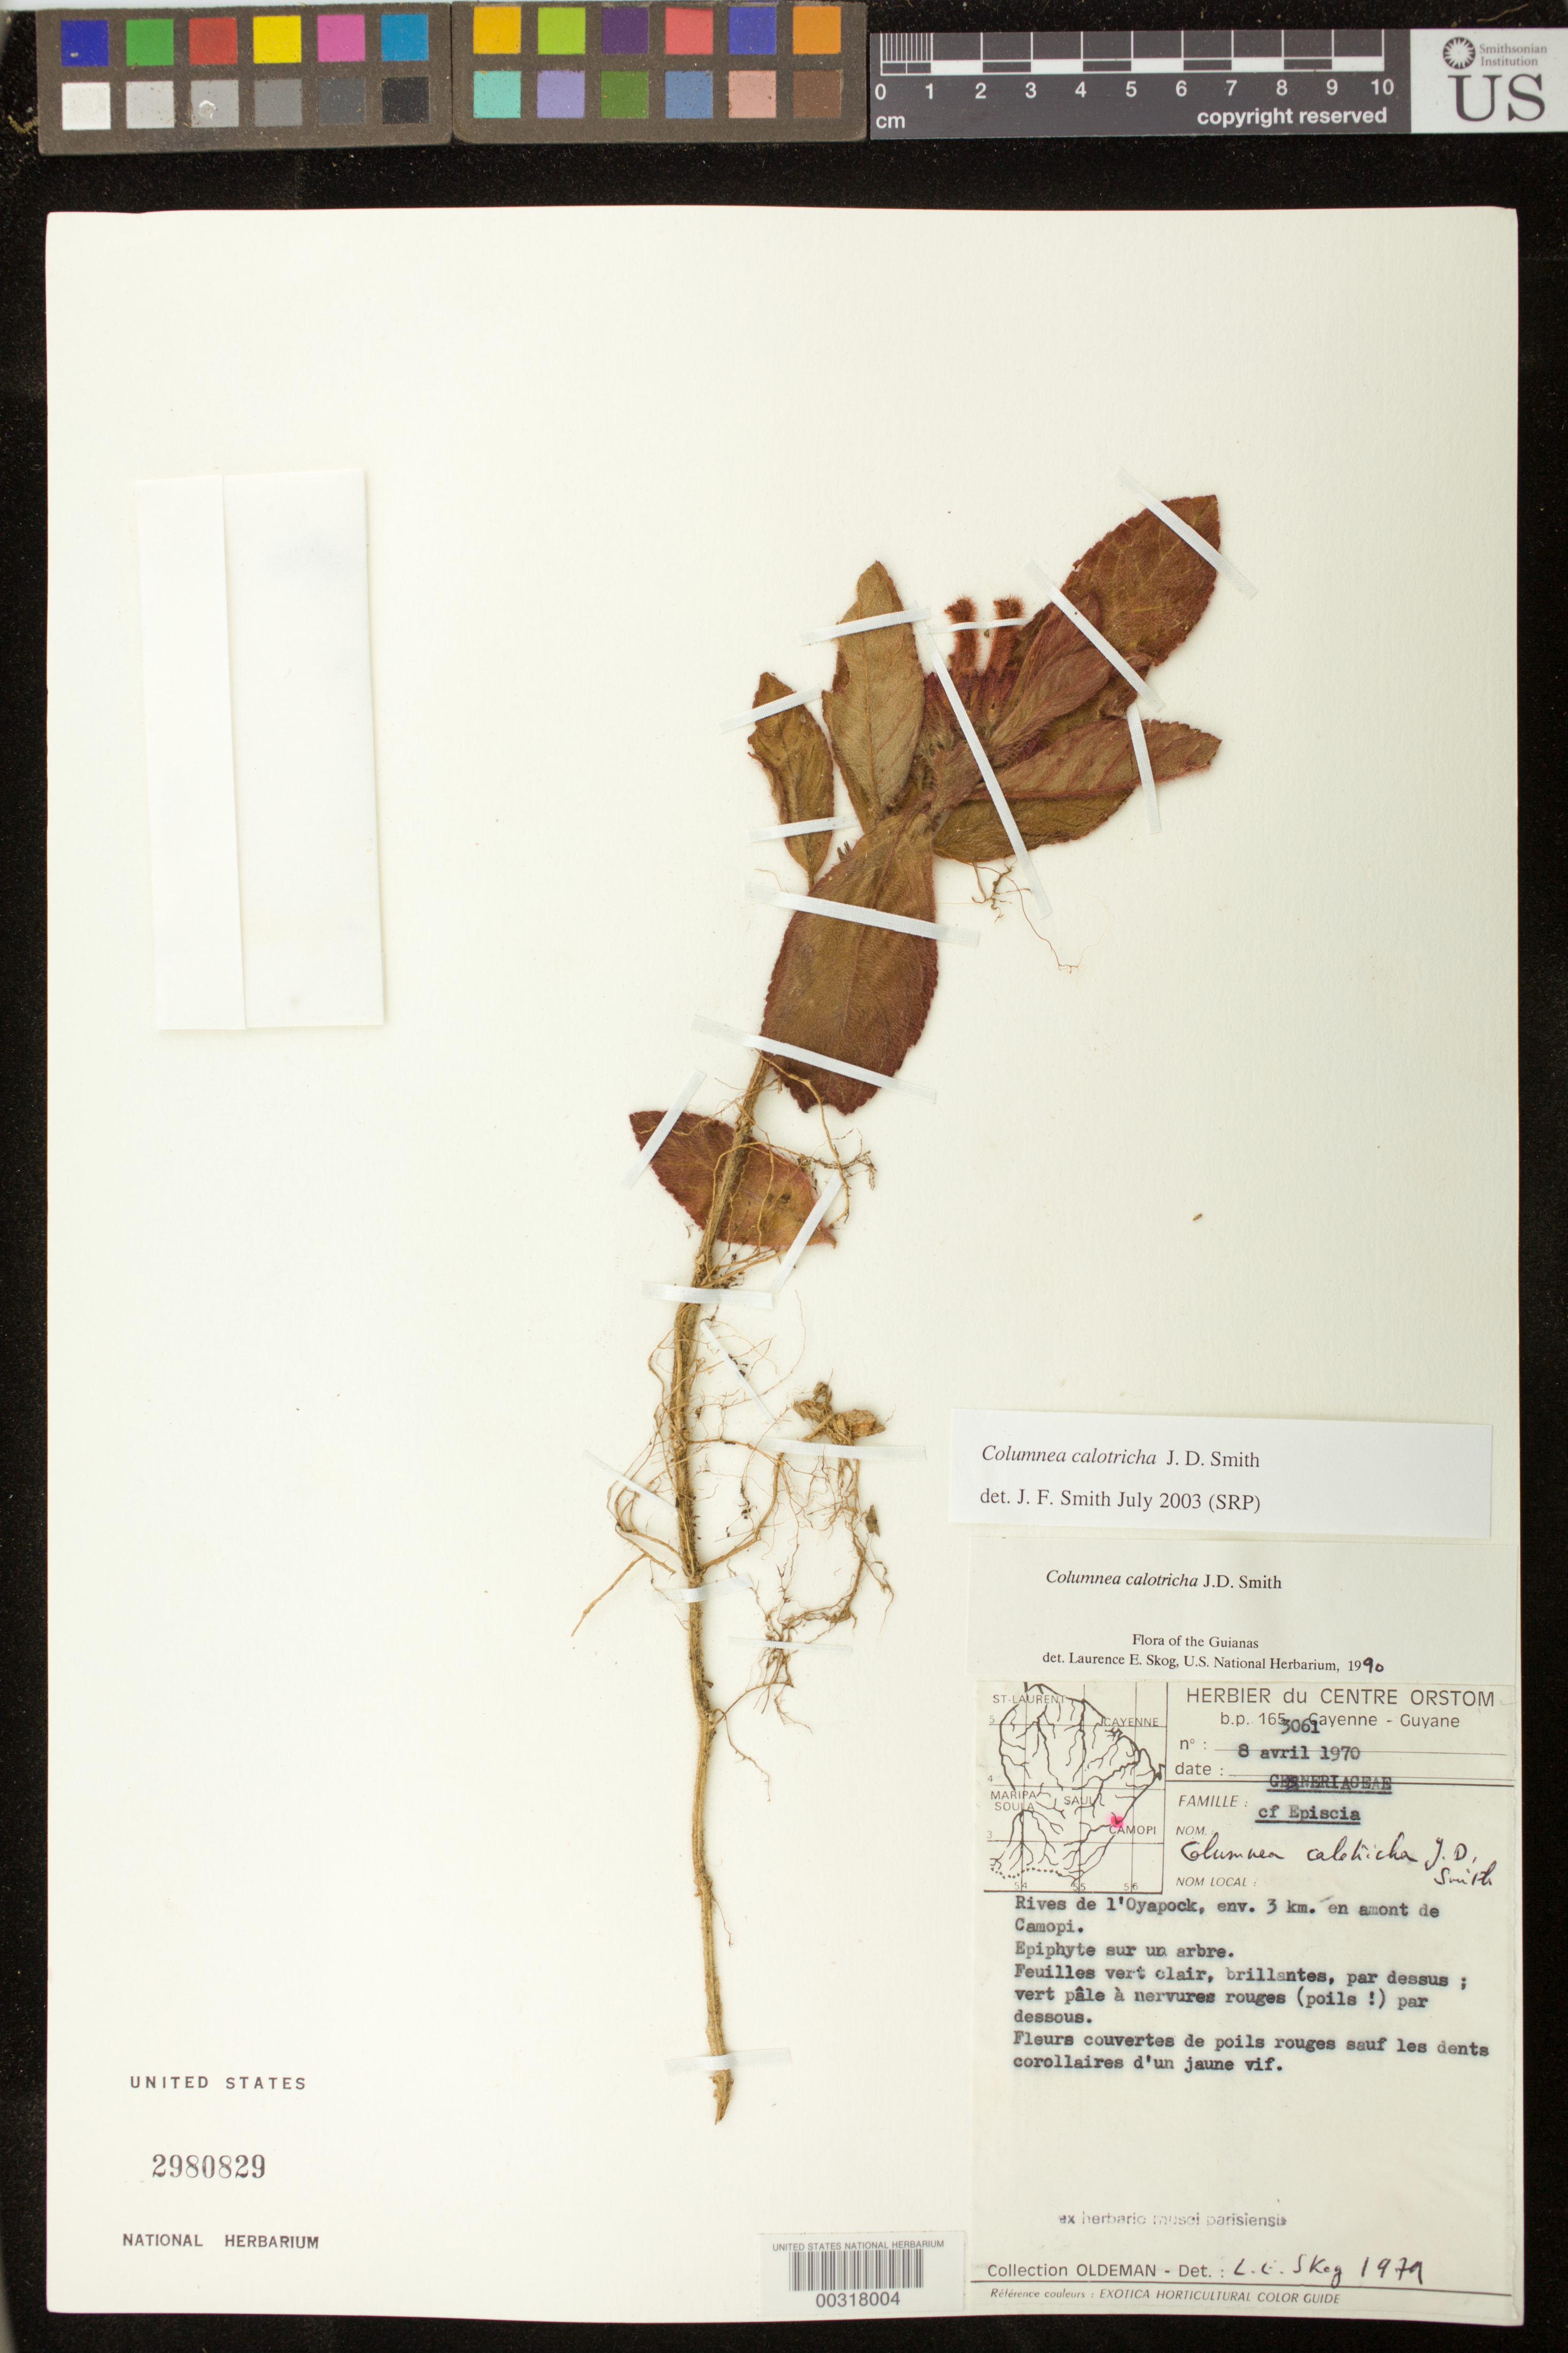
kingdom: Plantae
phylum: Tracheophyta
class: Magnoliopsida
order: Lamiales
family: Gesneriaceae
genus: Columnea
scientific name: Columnea calotricha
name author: Donn. Sm.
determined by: Skog, Laurence E.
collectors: R. Oldeman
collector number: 3061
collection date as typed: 08 Apr 1970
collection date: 1970-04-08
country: French Guiana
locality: Rives de l'Oyapock, env. 3 km en amont de Camopi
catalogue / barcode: US 2980829